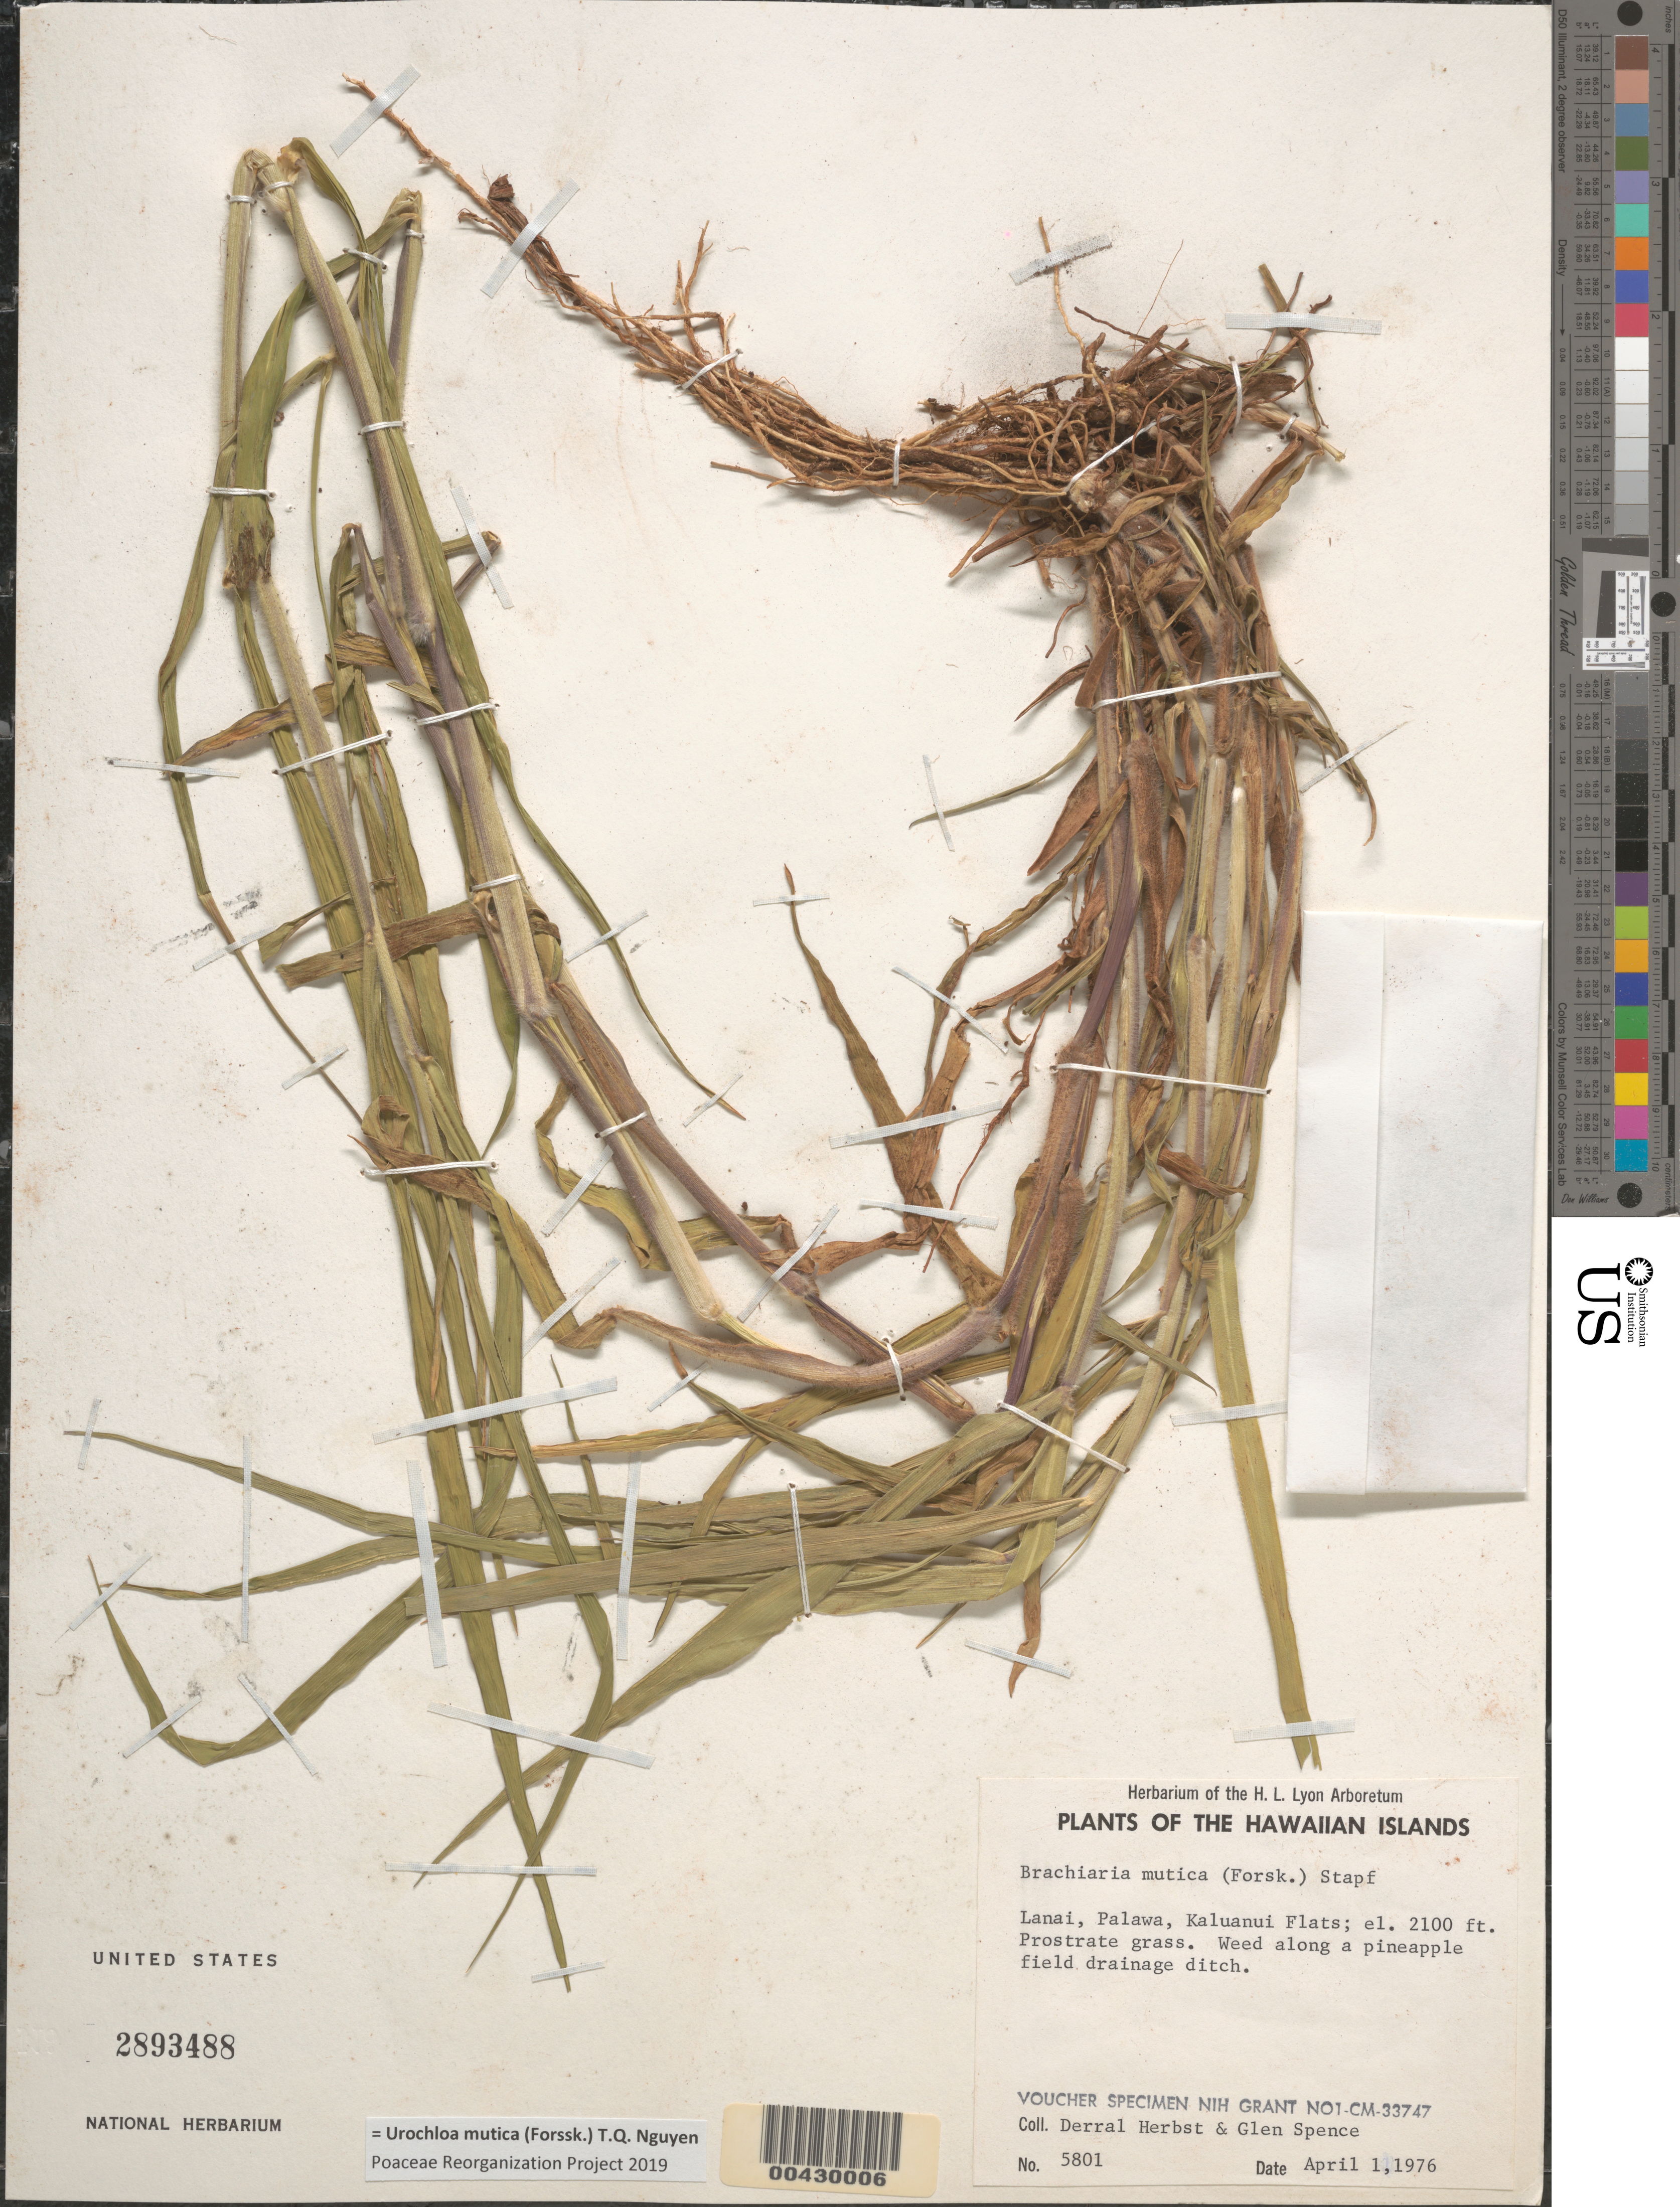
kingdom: Plantae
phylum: Tracheophyta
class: Liliopsida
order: Poales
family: Poaceae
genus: Urochloa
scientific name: Urochloa mutica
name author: (Forssk.) T.Q. Nguyen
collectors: D. R. Herbst & G. Spence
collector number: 5801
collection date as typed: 1 Apr 1976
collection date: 1976-04-01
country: United States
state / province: Hawaii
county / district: Maui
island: Lana'i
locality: Palawa, Kaluanui Flats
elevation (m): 640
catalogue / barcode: US 2893488